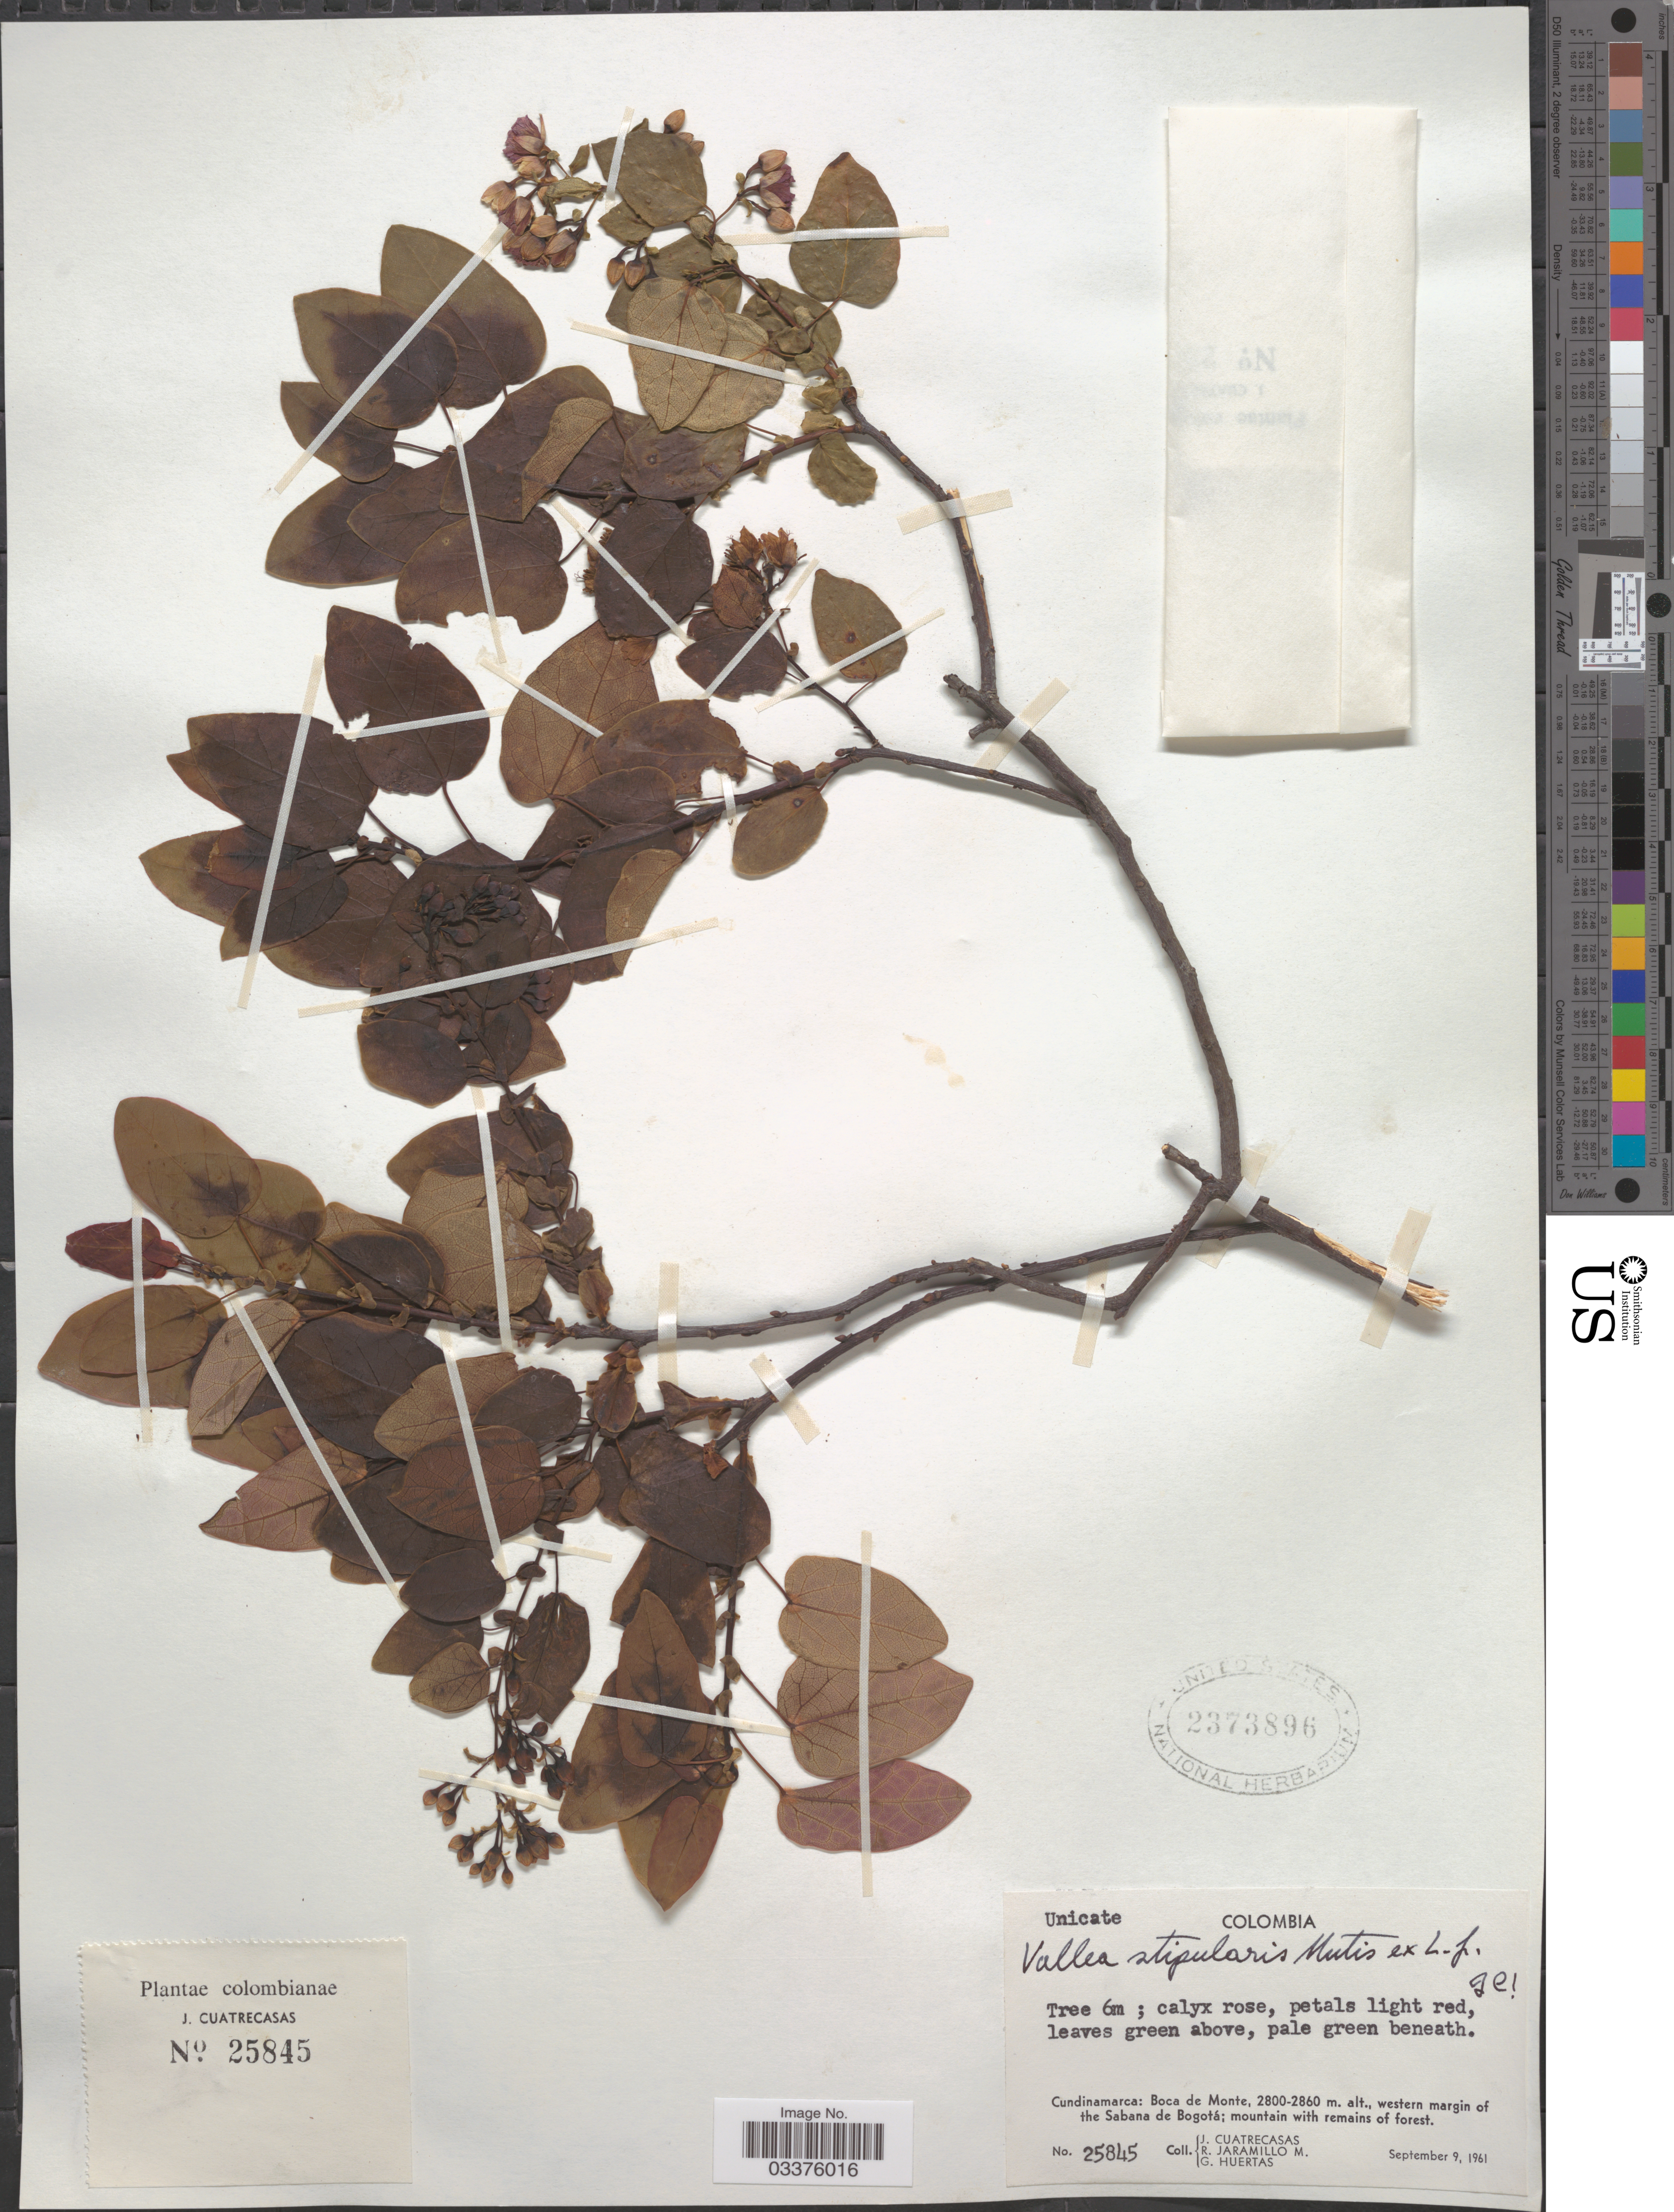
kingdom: Plantae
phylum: Tracheophyta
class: Magnoliopsida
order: Oxalidales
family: Elaeocarpaceae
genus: Vallea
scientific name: Vallea stipularis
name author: L. f.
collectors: J. Cuatrecasas, R. Jaramillo M. & G. Huertas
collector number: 25845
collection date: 1961-09-09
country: Colombia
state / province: Cundinamarca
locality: Boca de Monte, western margin of the Sabana de Bogotá.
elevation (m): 2800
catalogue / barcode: US 2383896